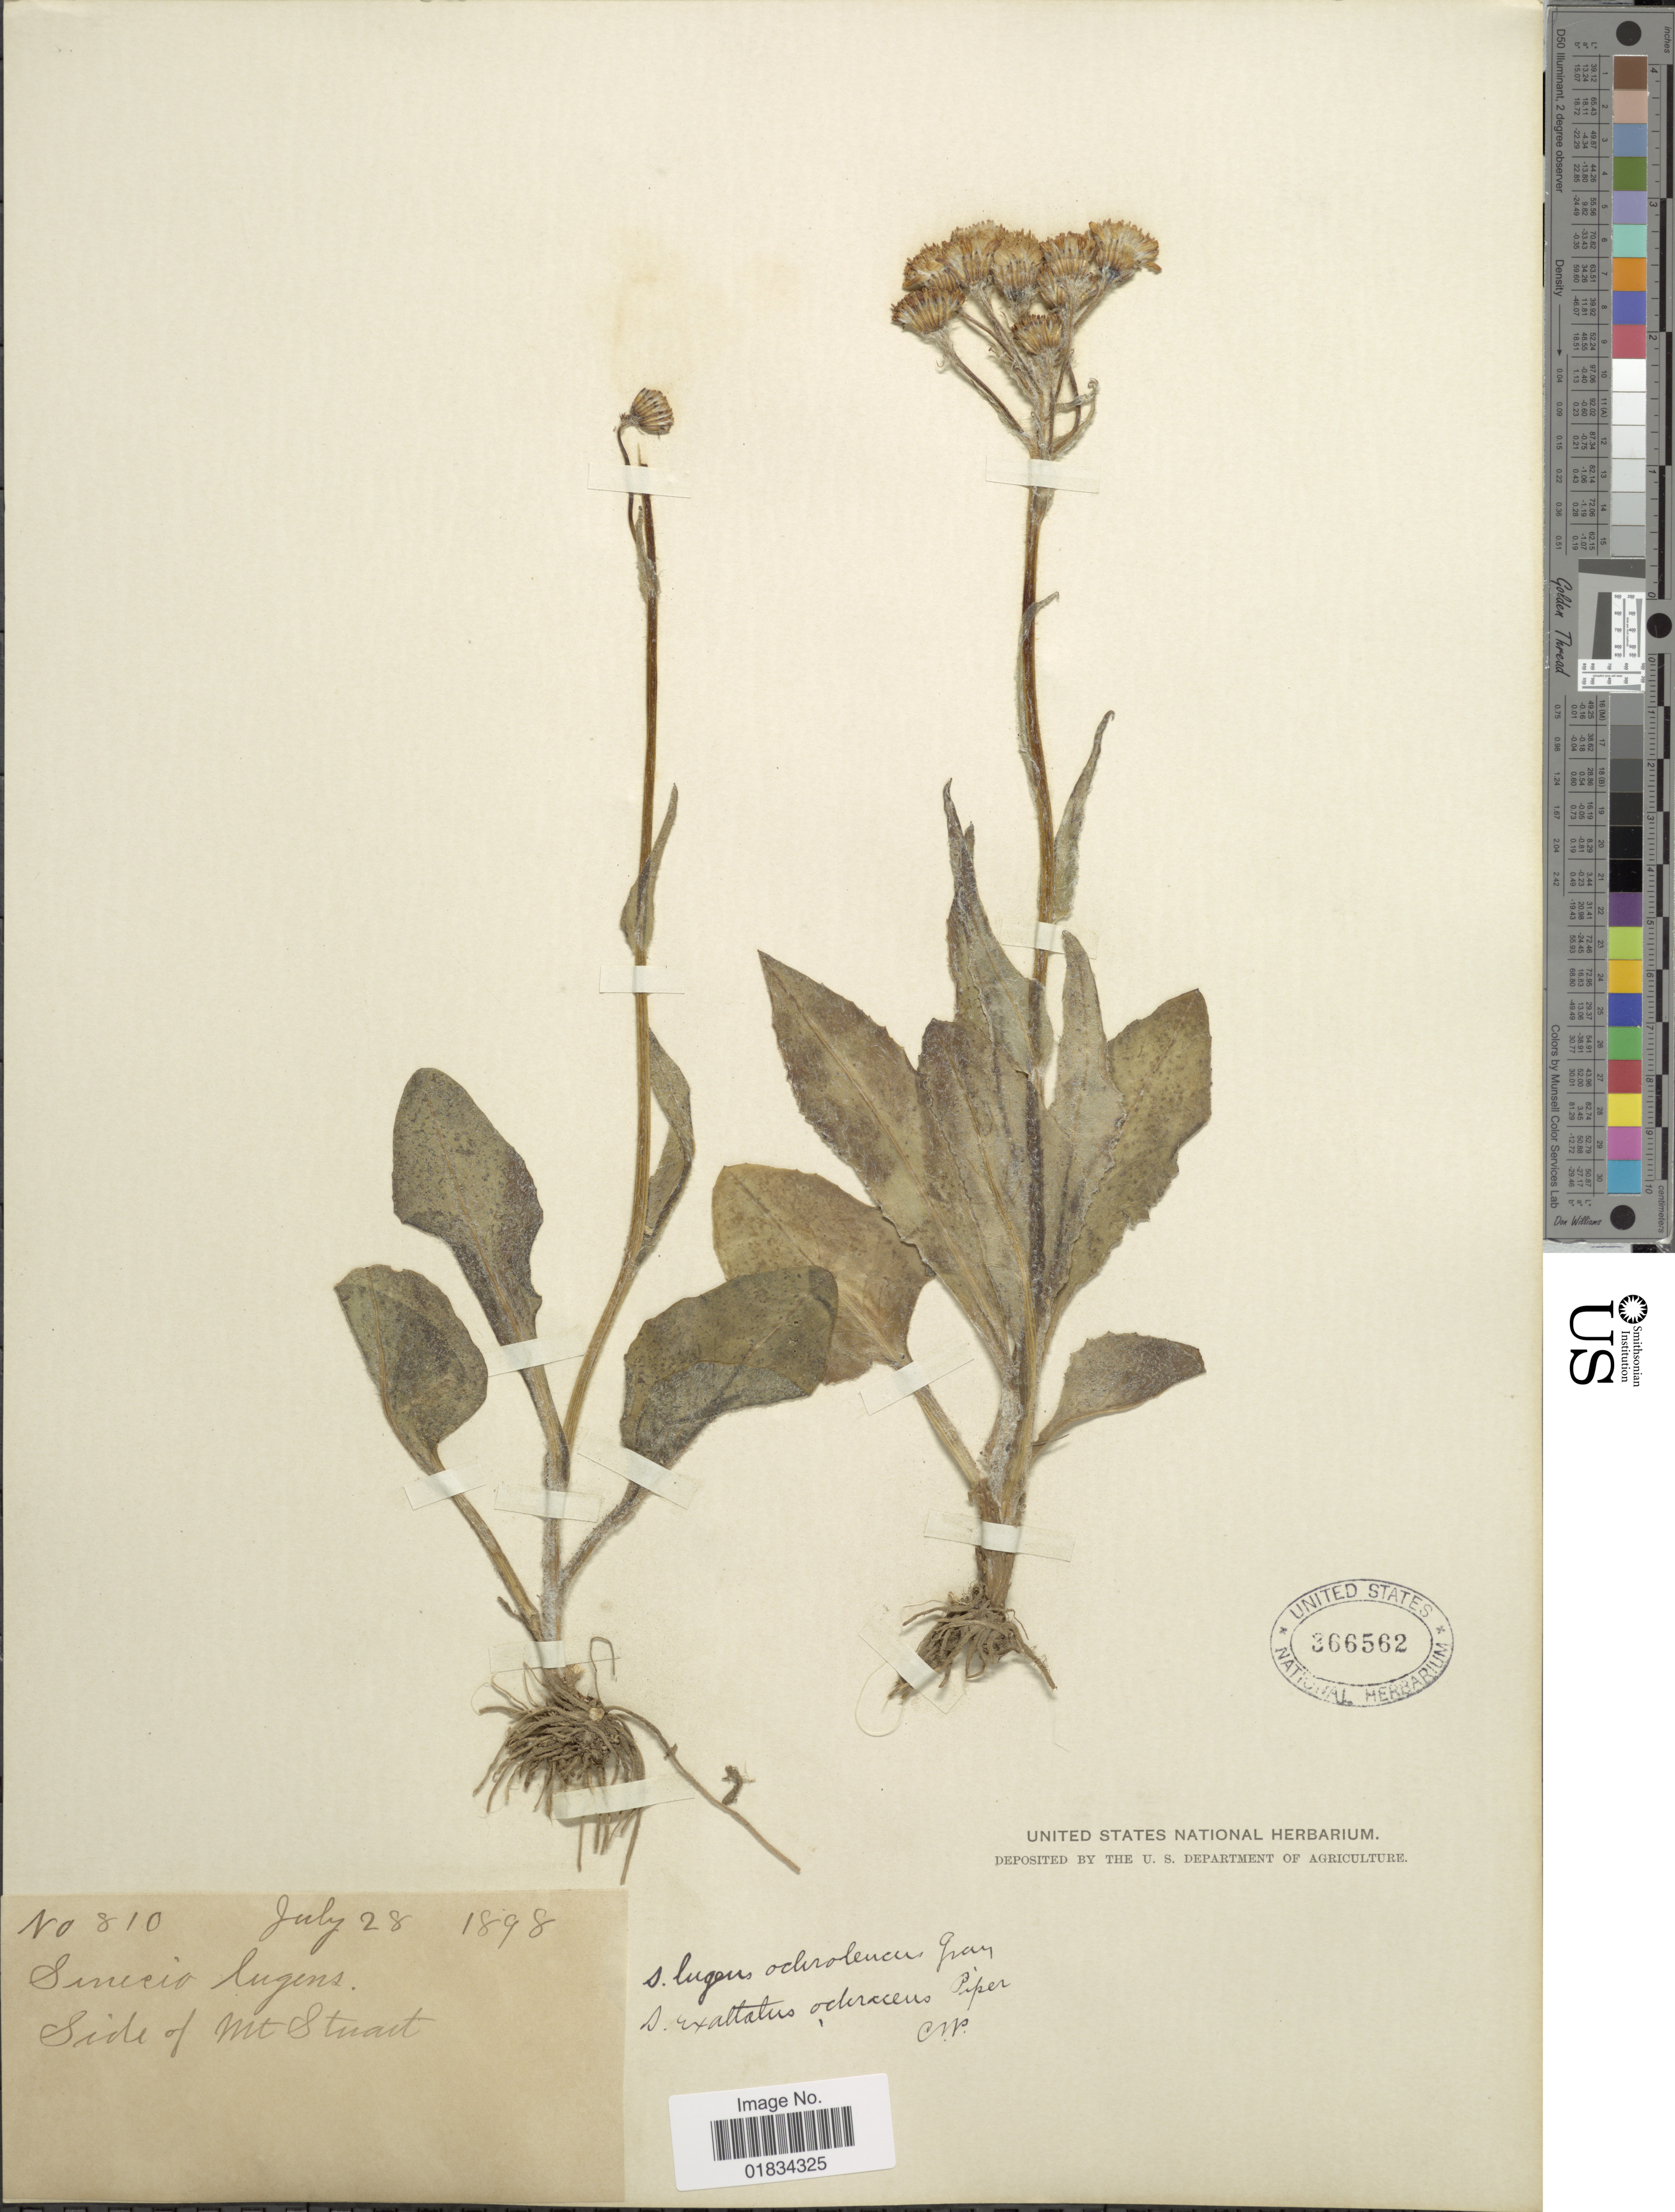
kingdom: Plantae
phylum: Tracheophyta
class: Magnoliopsida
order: Asterales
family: Asteraceae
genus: Senecio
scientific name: Senecio integerrimus var. ochroleucus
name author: (A. Gray) Cronq.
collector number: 810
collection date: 1898-07-28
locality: Side of Mt. Stuart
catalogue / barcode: US 366562